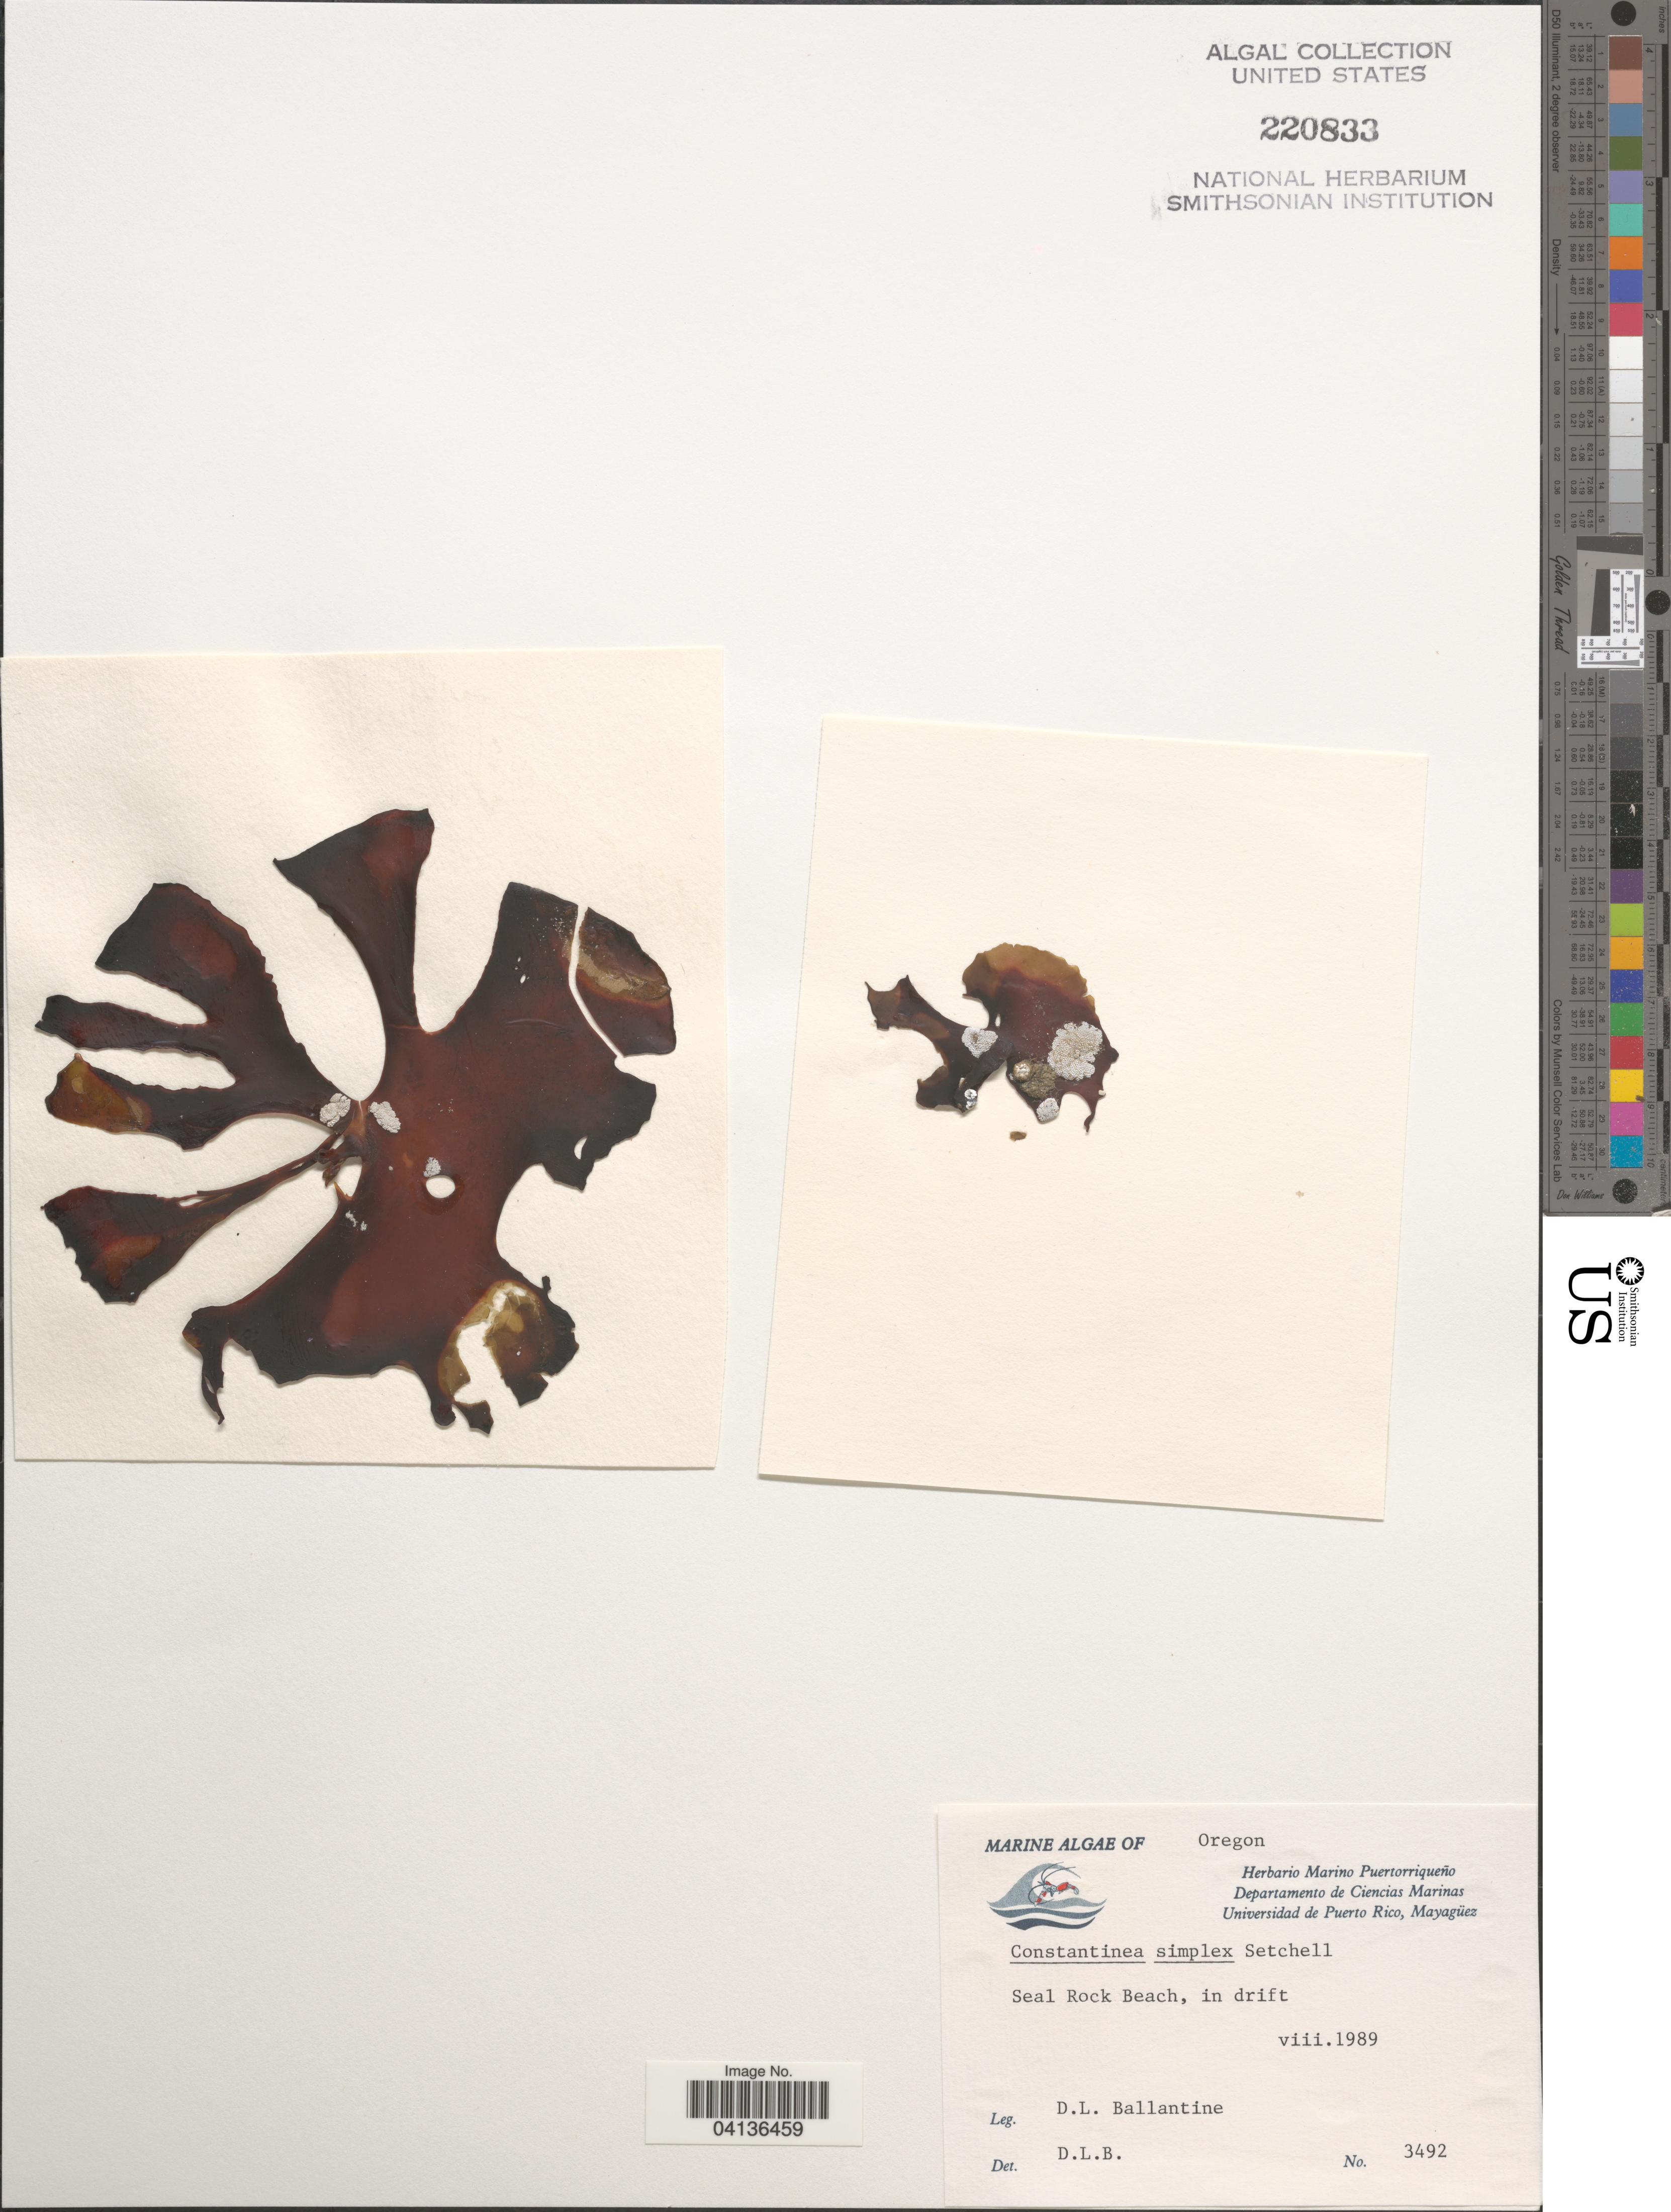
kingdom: Plantae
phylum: Rhodophyta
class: Florideophyceae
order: Gigartinales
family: Dumontiaceae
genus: Constantinea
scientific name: Constantinea simplex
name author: Setch.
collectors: D.L. Ballantine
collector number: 3492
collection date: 1989-08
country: United States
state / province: Oregon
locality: Seal Rock Beach, in drift.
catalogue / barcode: US 220833